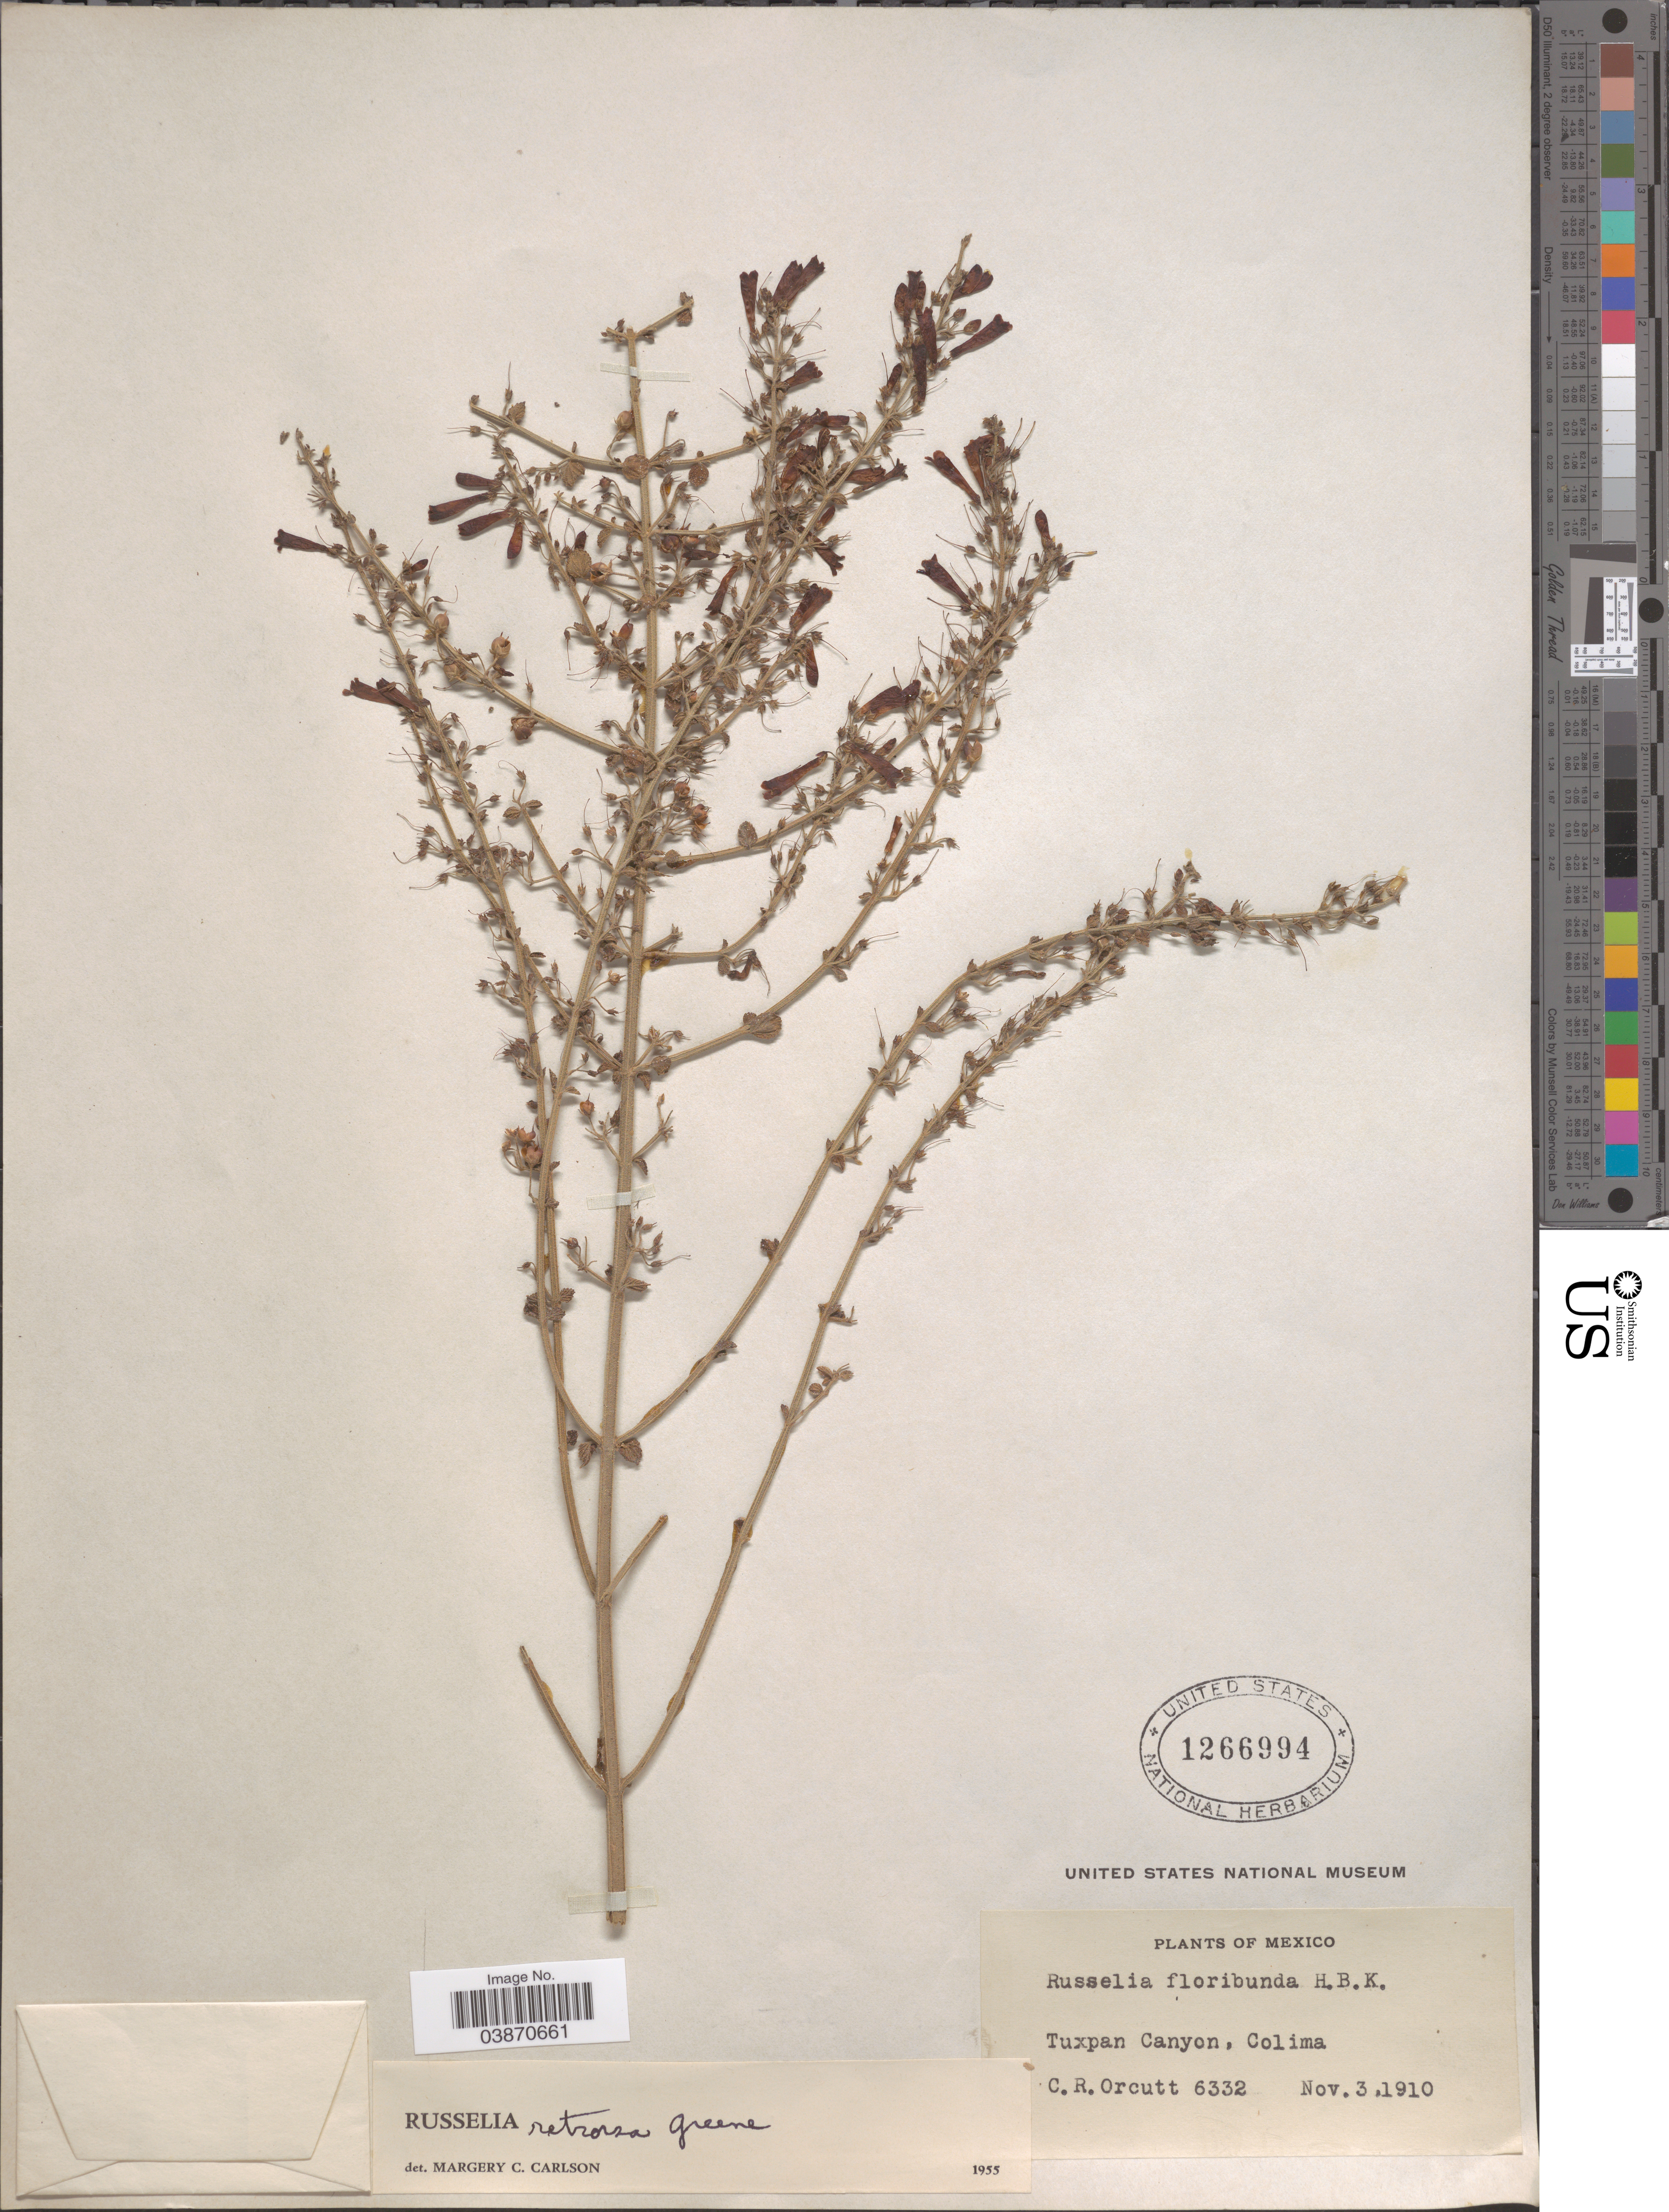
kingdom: Plantae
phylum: Tracheophyta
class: Magnoliopsida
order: Lamiales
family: Plantaginaceae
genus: Russelia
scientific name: Russelia retrorsa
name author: Greene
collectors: C. R. Orcutt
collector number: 6332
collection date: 1910-11-03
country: Mexico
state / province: Colima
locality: Tuxpan Canyon.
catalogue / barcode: US 1266994